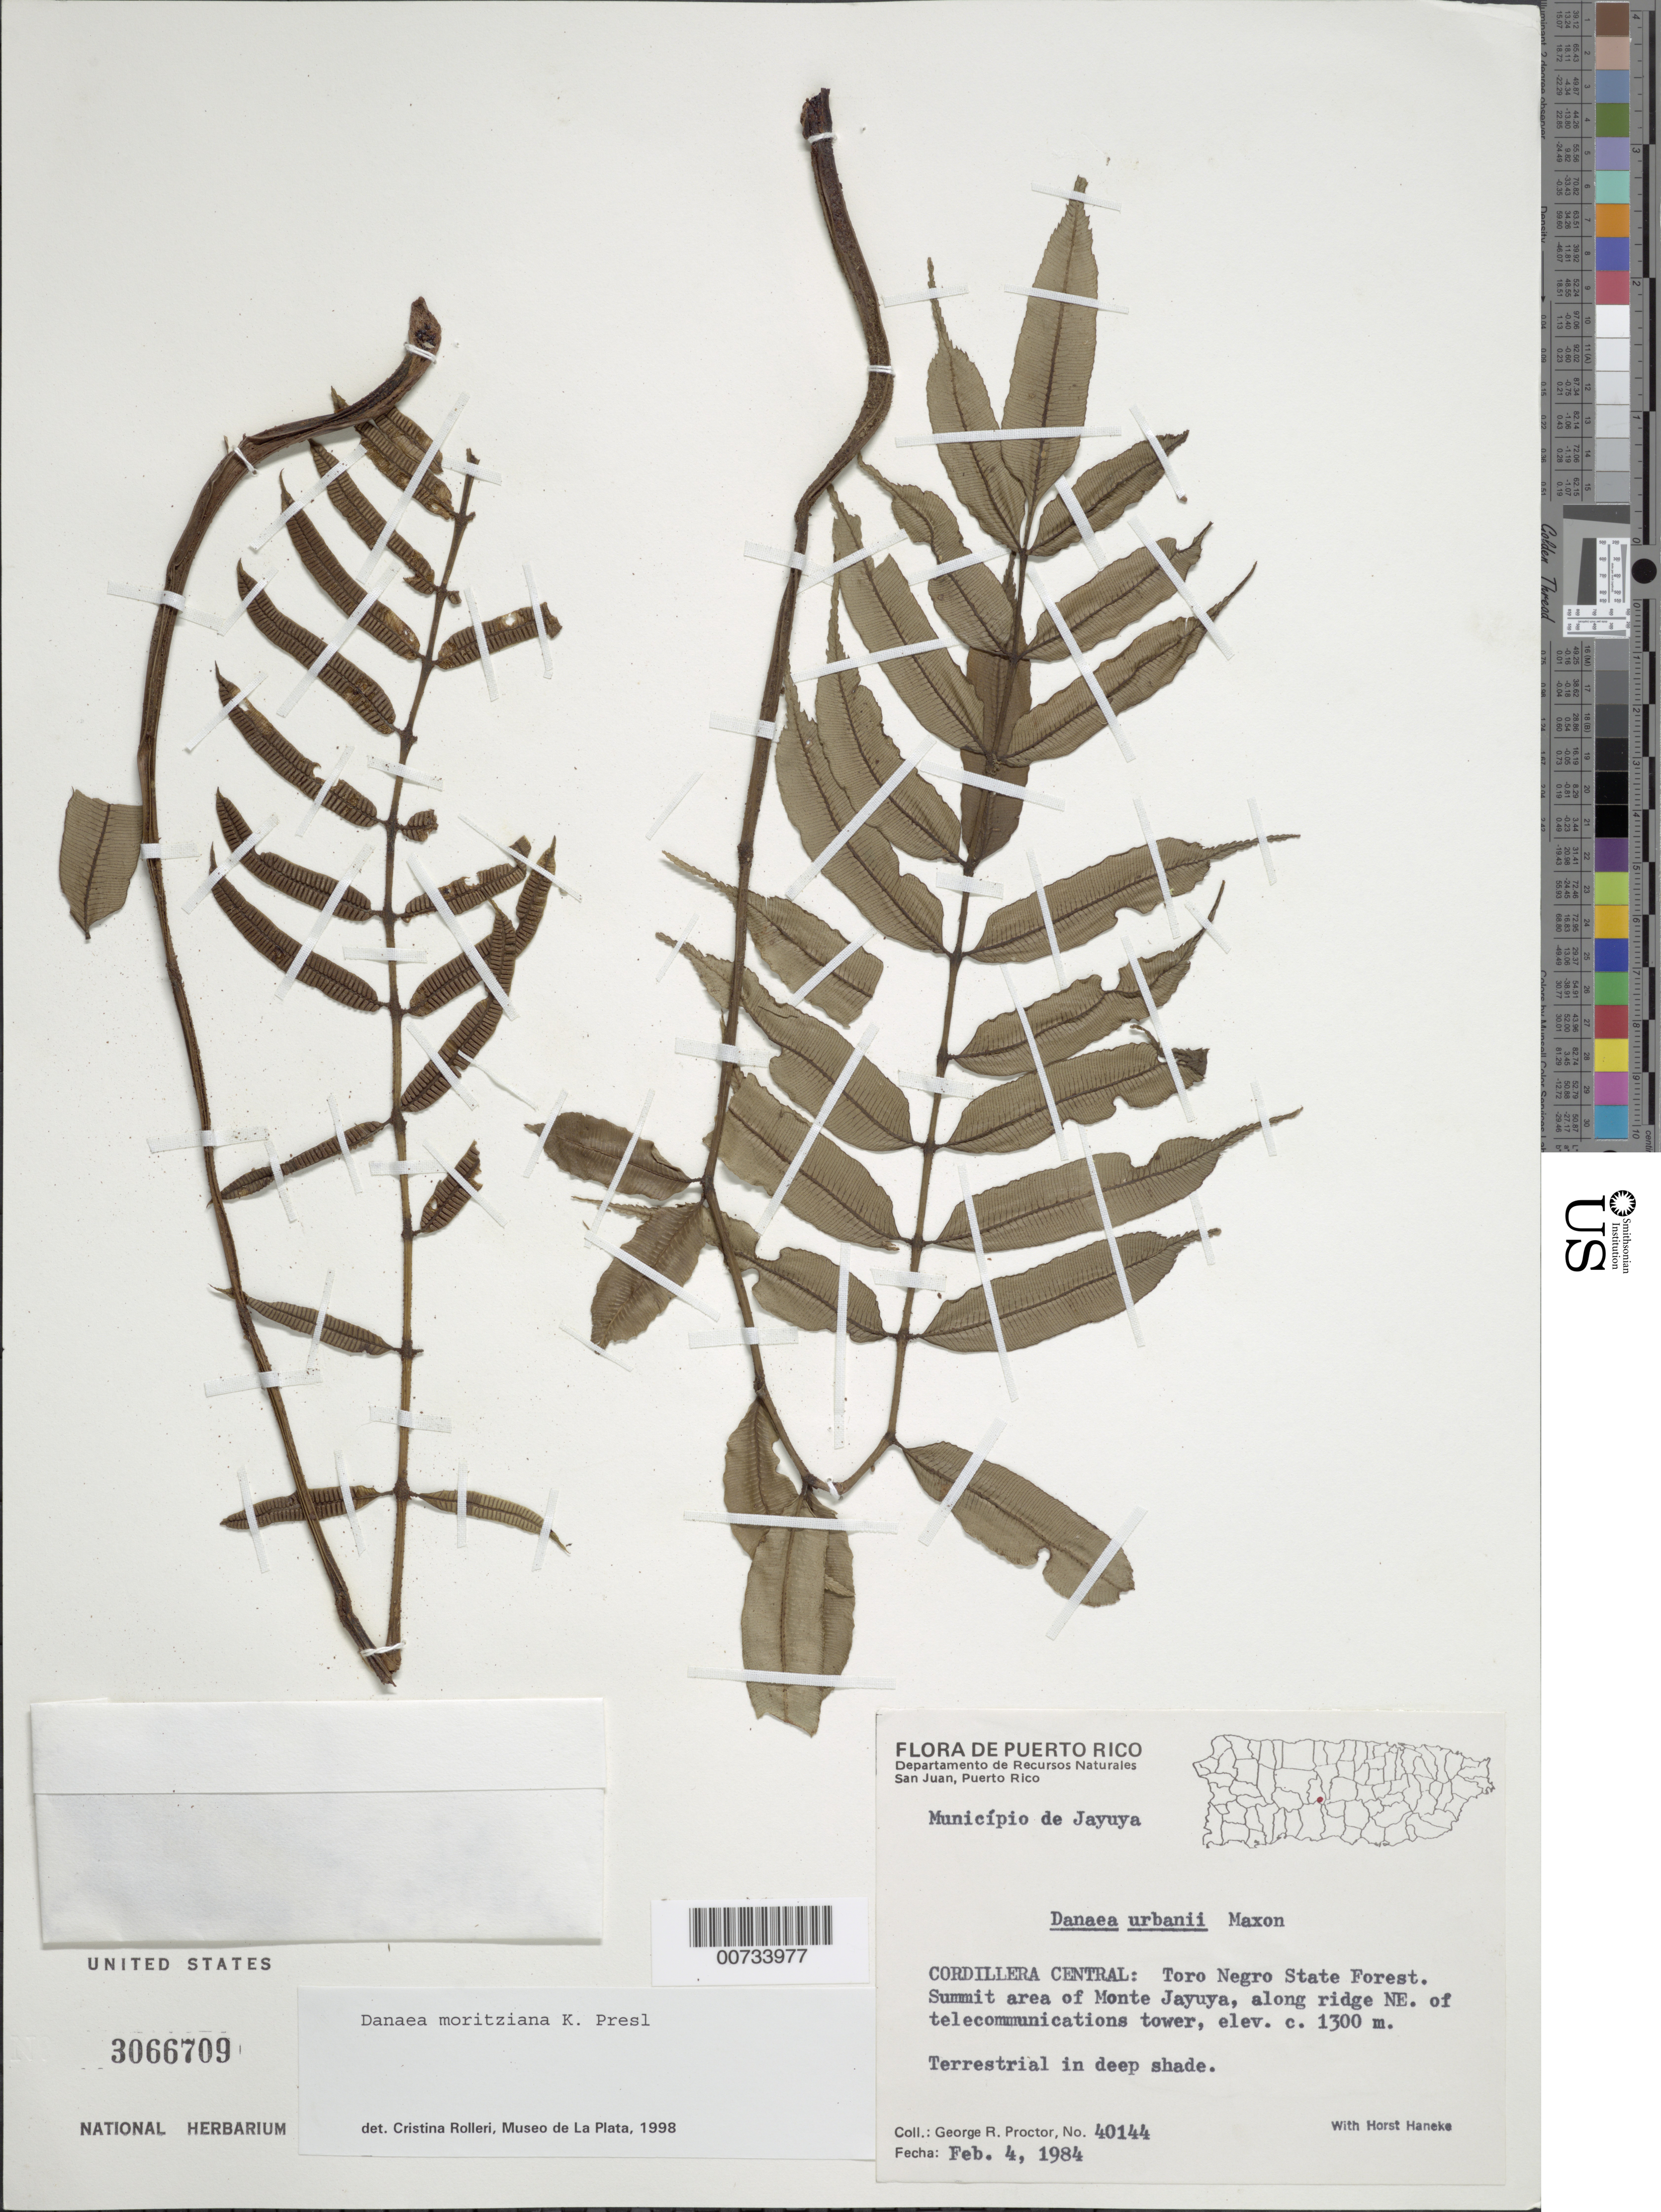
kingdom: Plantae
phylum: Tracheophyta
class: Polypodiopsida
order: Marattiales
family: Marattiaceae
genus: Danaea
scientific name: Danaea moritziana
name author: C. Presl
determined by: Rolleri, Cristina H.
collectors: G. R. Proctor & H. Haneke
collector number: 40144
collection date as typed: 04 Feb 1984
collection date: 1984-02-04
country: Puerto Rico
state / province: Jayuya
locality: Mun. Jayuya, Cordillera Central: Toro Negro State Forest, summit area of Monte Jayuya, along ridge NE of telecommunications tower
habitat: Terrestrial in deep shade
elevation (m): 1300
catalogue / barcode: US 3066709